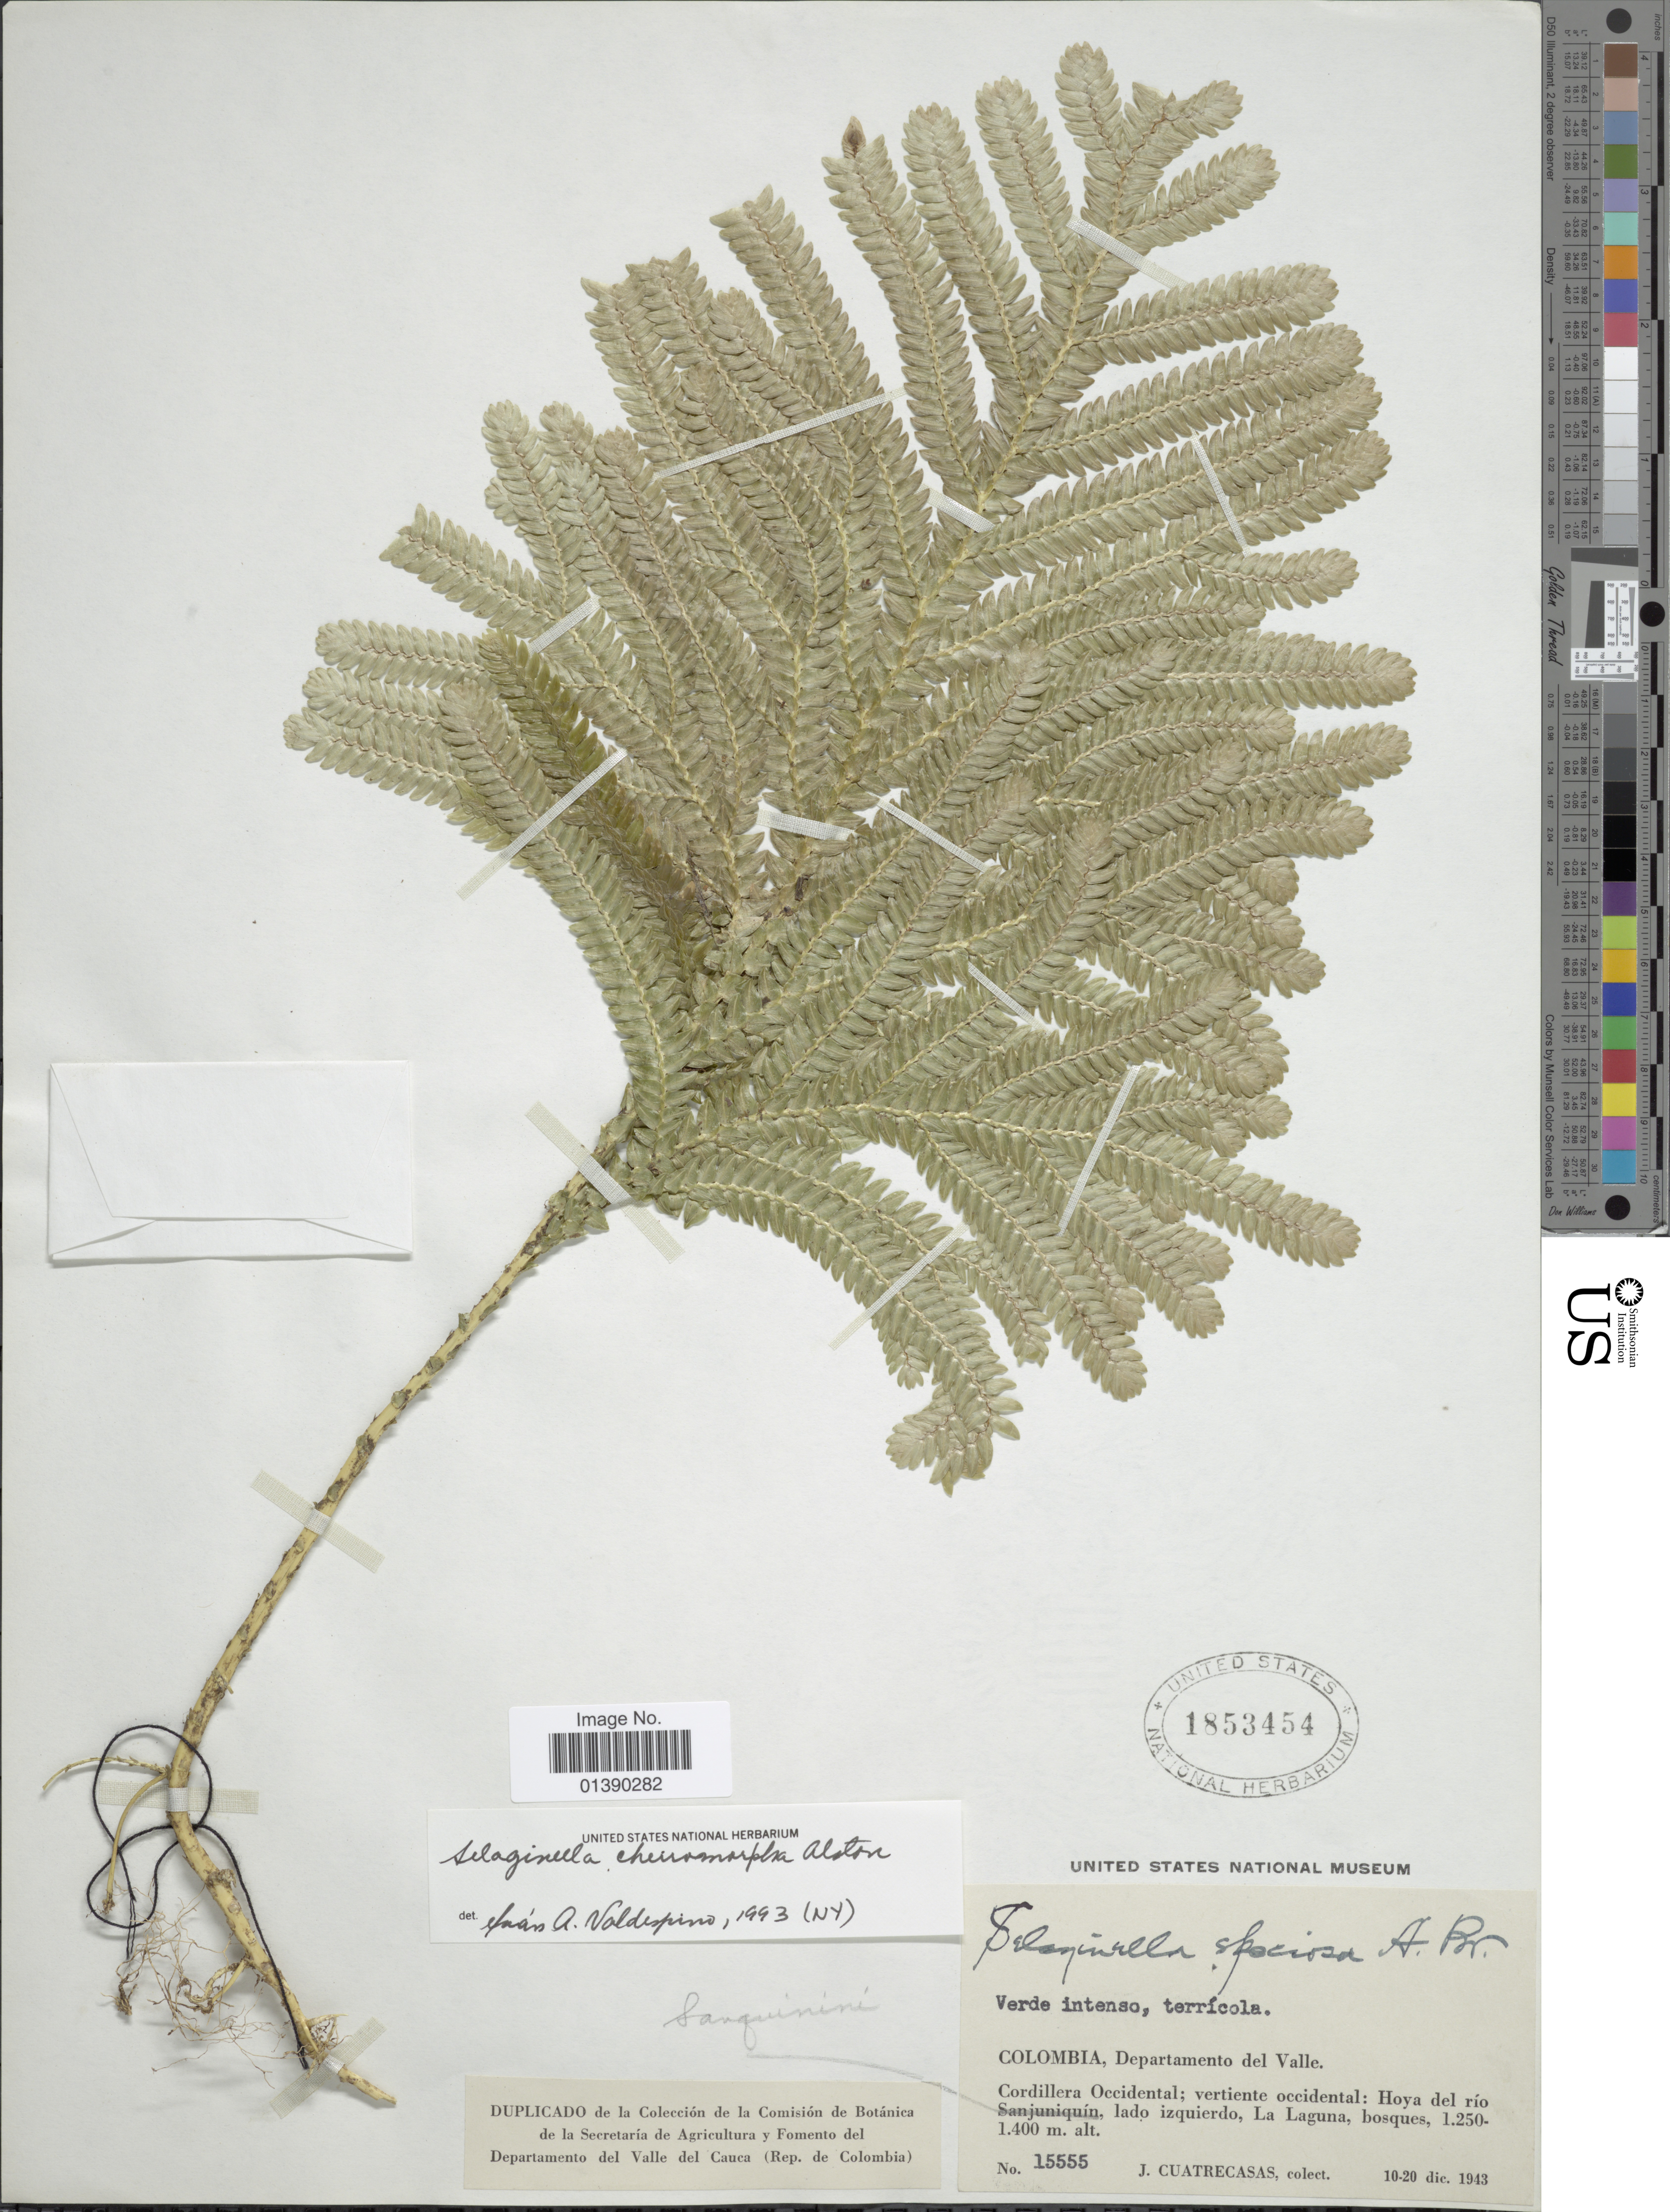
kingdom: Plantae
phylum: Tracheophyta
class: Lycopodiopsida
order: Selaginellales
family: Selaginellaceae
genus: Selaginella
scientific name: Selaginella cheiromorpha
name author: Alston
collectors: J. Cuatrecasas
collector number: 15555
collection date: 1943-12-10/1943-12-20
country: Colombia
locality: Departamento del Valle, Cordillera Occidental; vertiente occidental: Hoya del río Sanguinini, lado izquierdo, La Laguna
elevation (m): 1250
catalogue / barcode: US 1853454